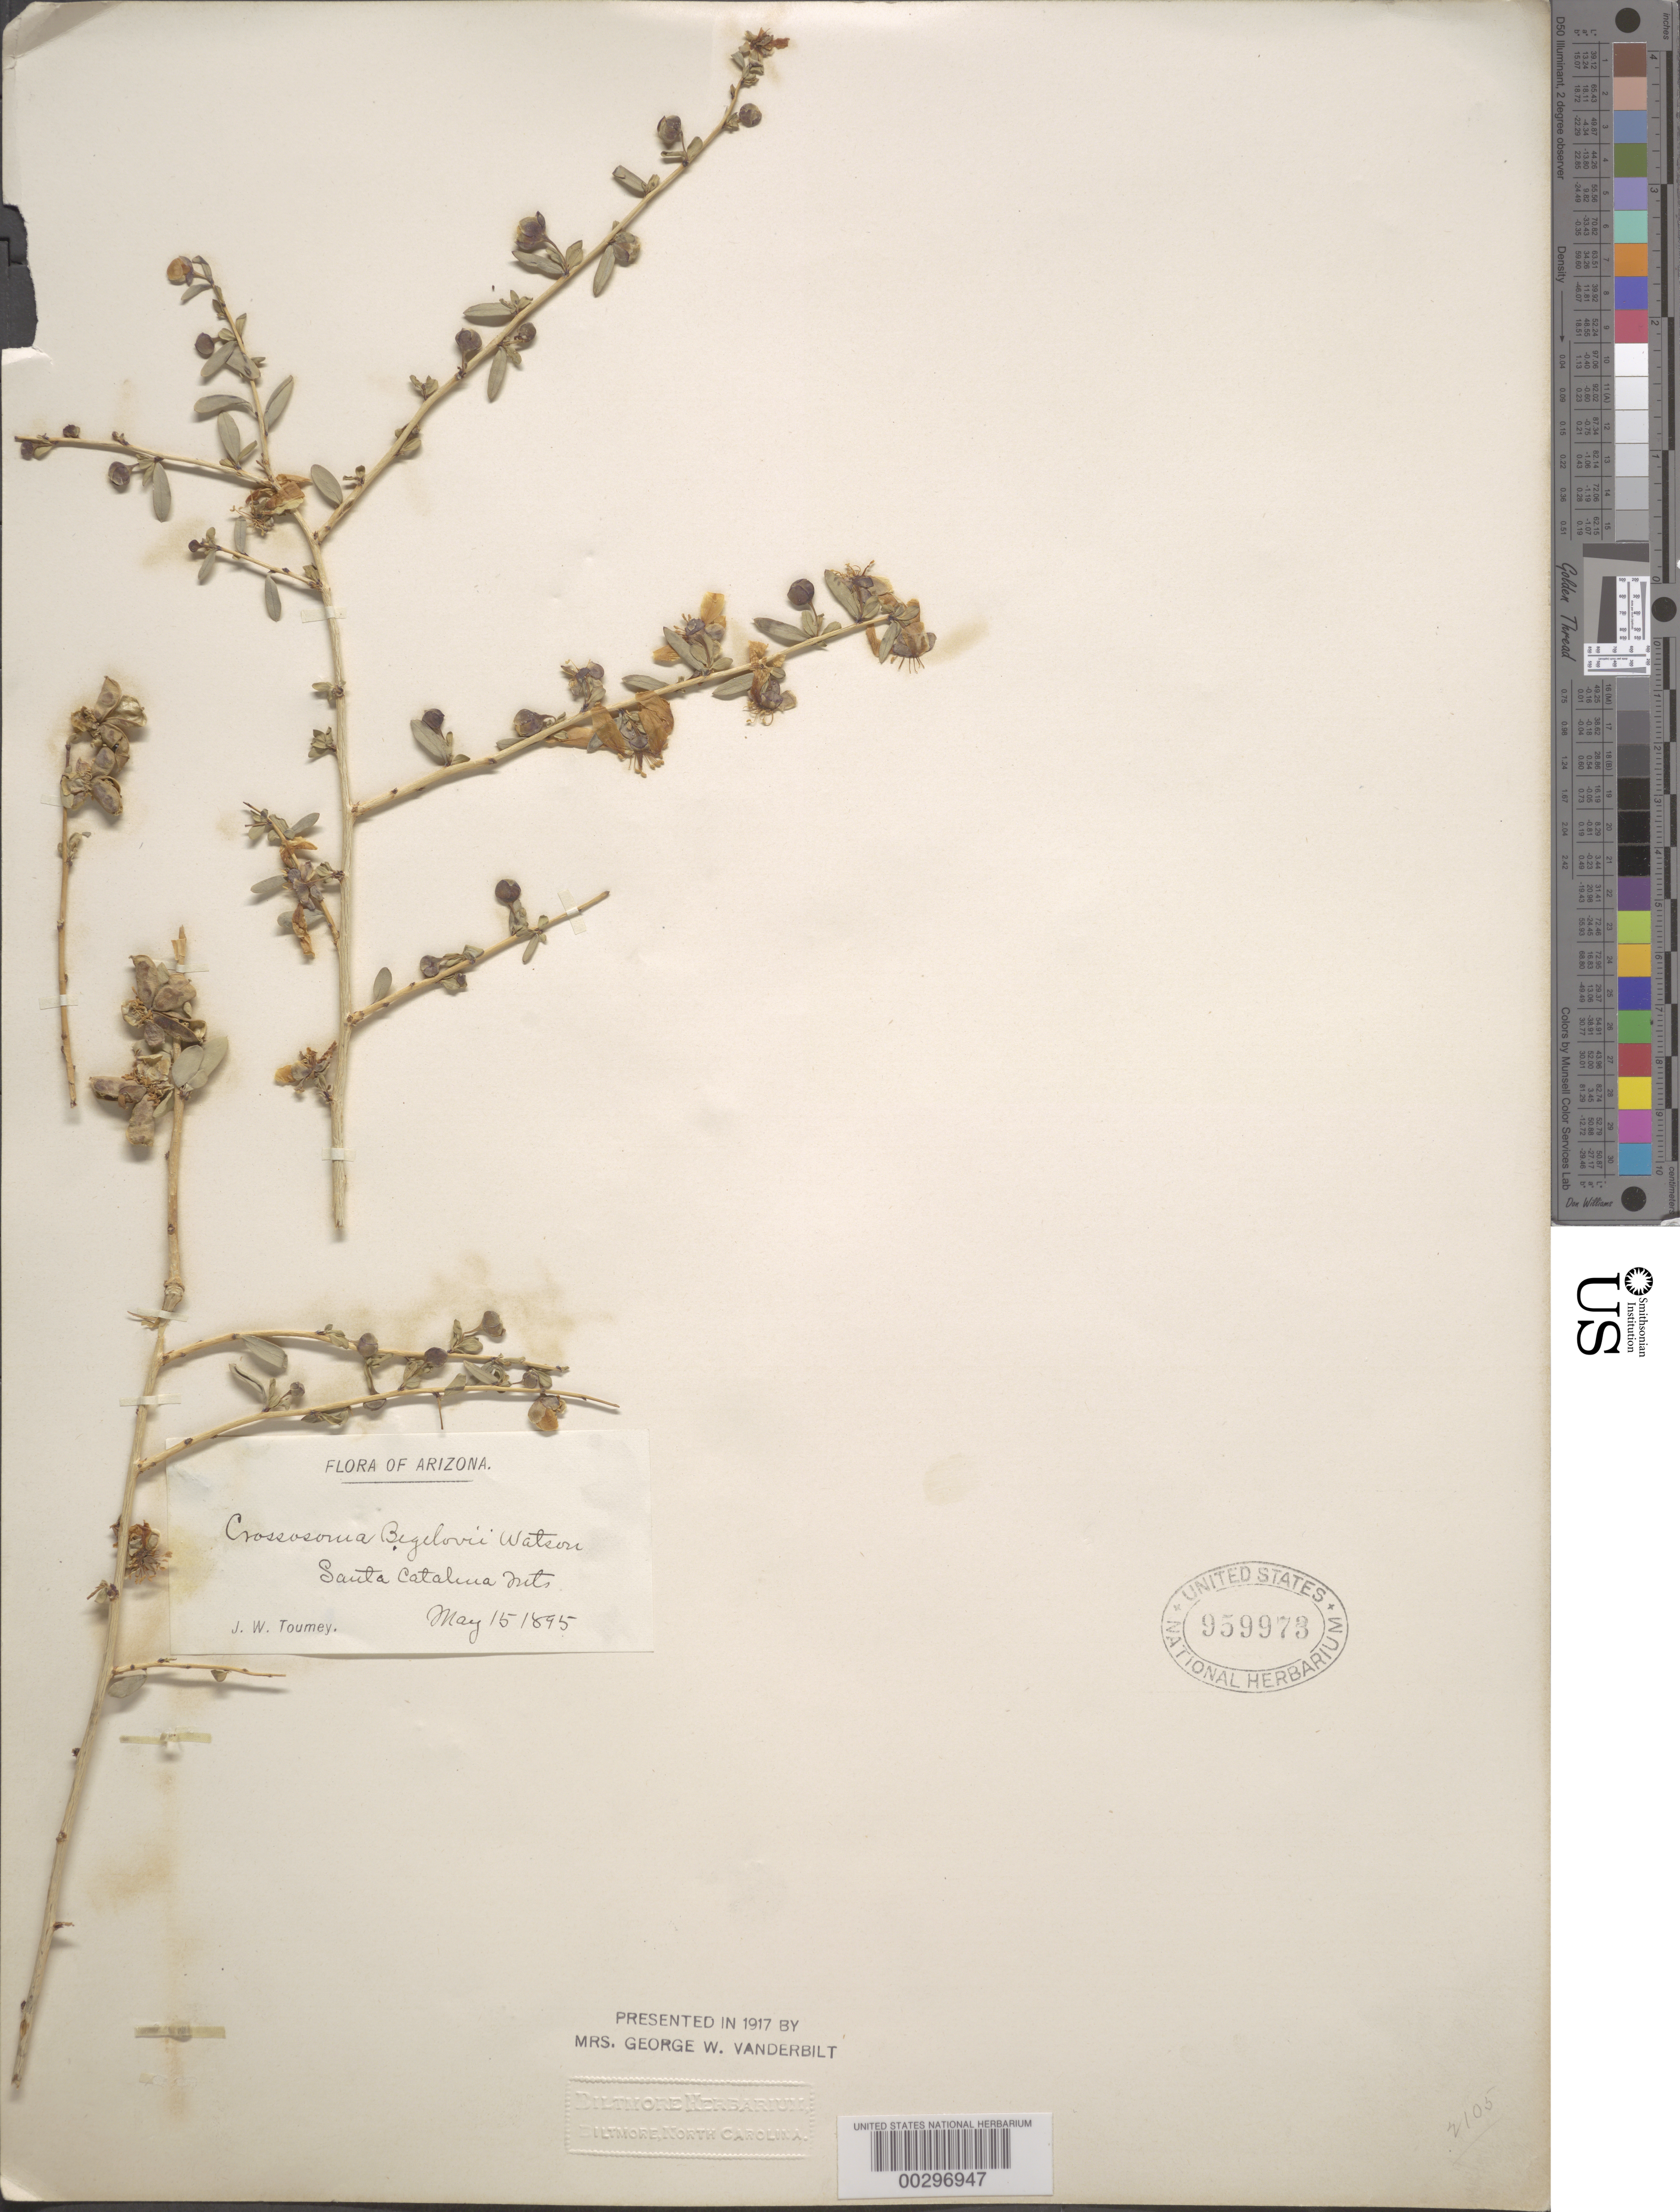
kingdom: Plantae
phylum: Tracheophyta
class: Magnoliopsida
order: Crossosomatales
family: Crossosomataceae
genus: Crossosoma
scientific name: Crossosoma bigelovii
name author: S. Watson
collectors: J. W. Toumey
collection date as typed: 15 May 1895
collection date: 1895-05-15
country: United States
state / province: Arizona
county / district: Pima / Pinal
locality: Santa catalina mts.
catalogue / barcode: US 959973